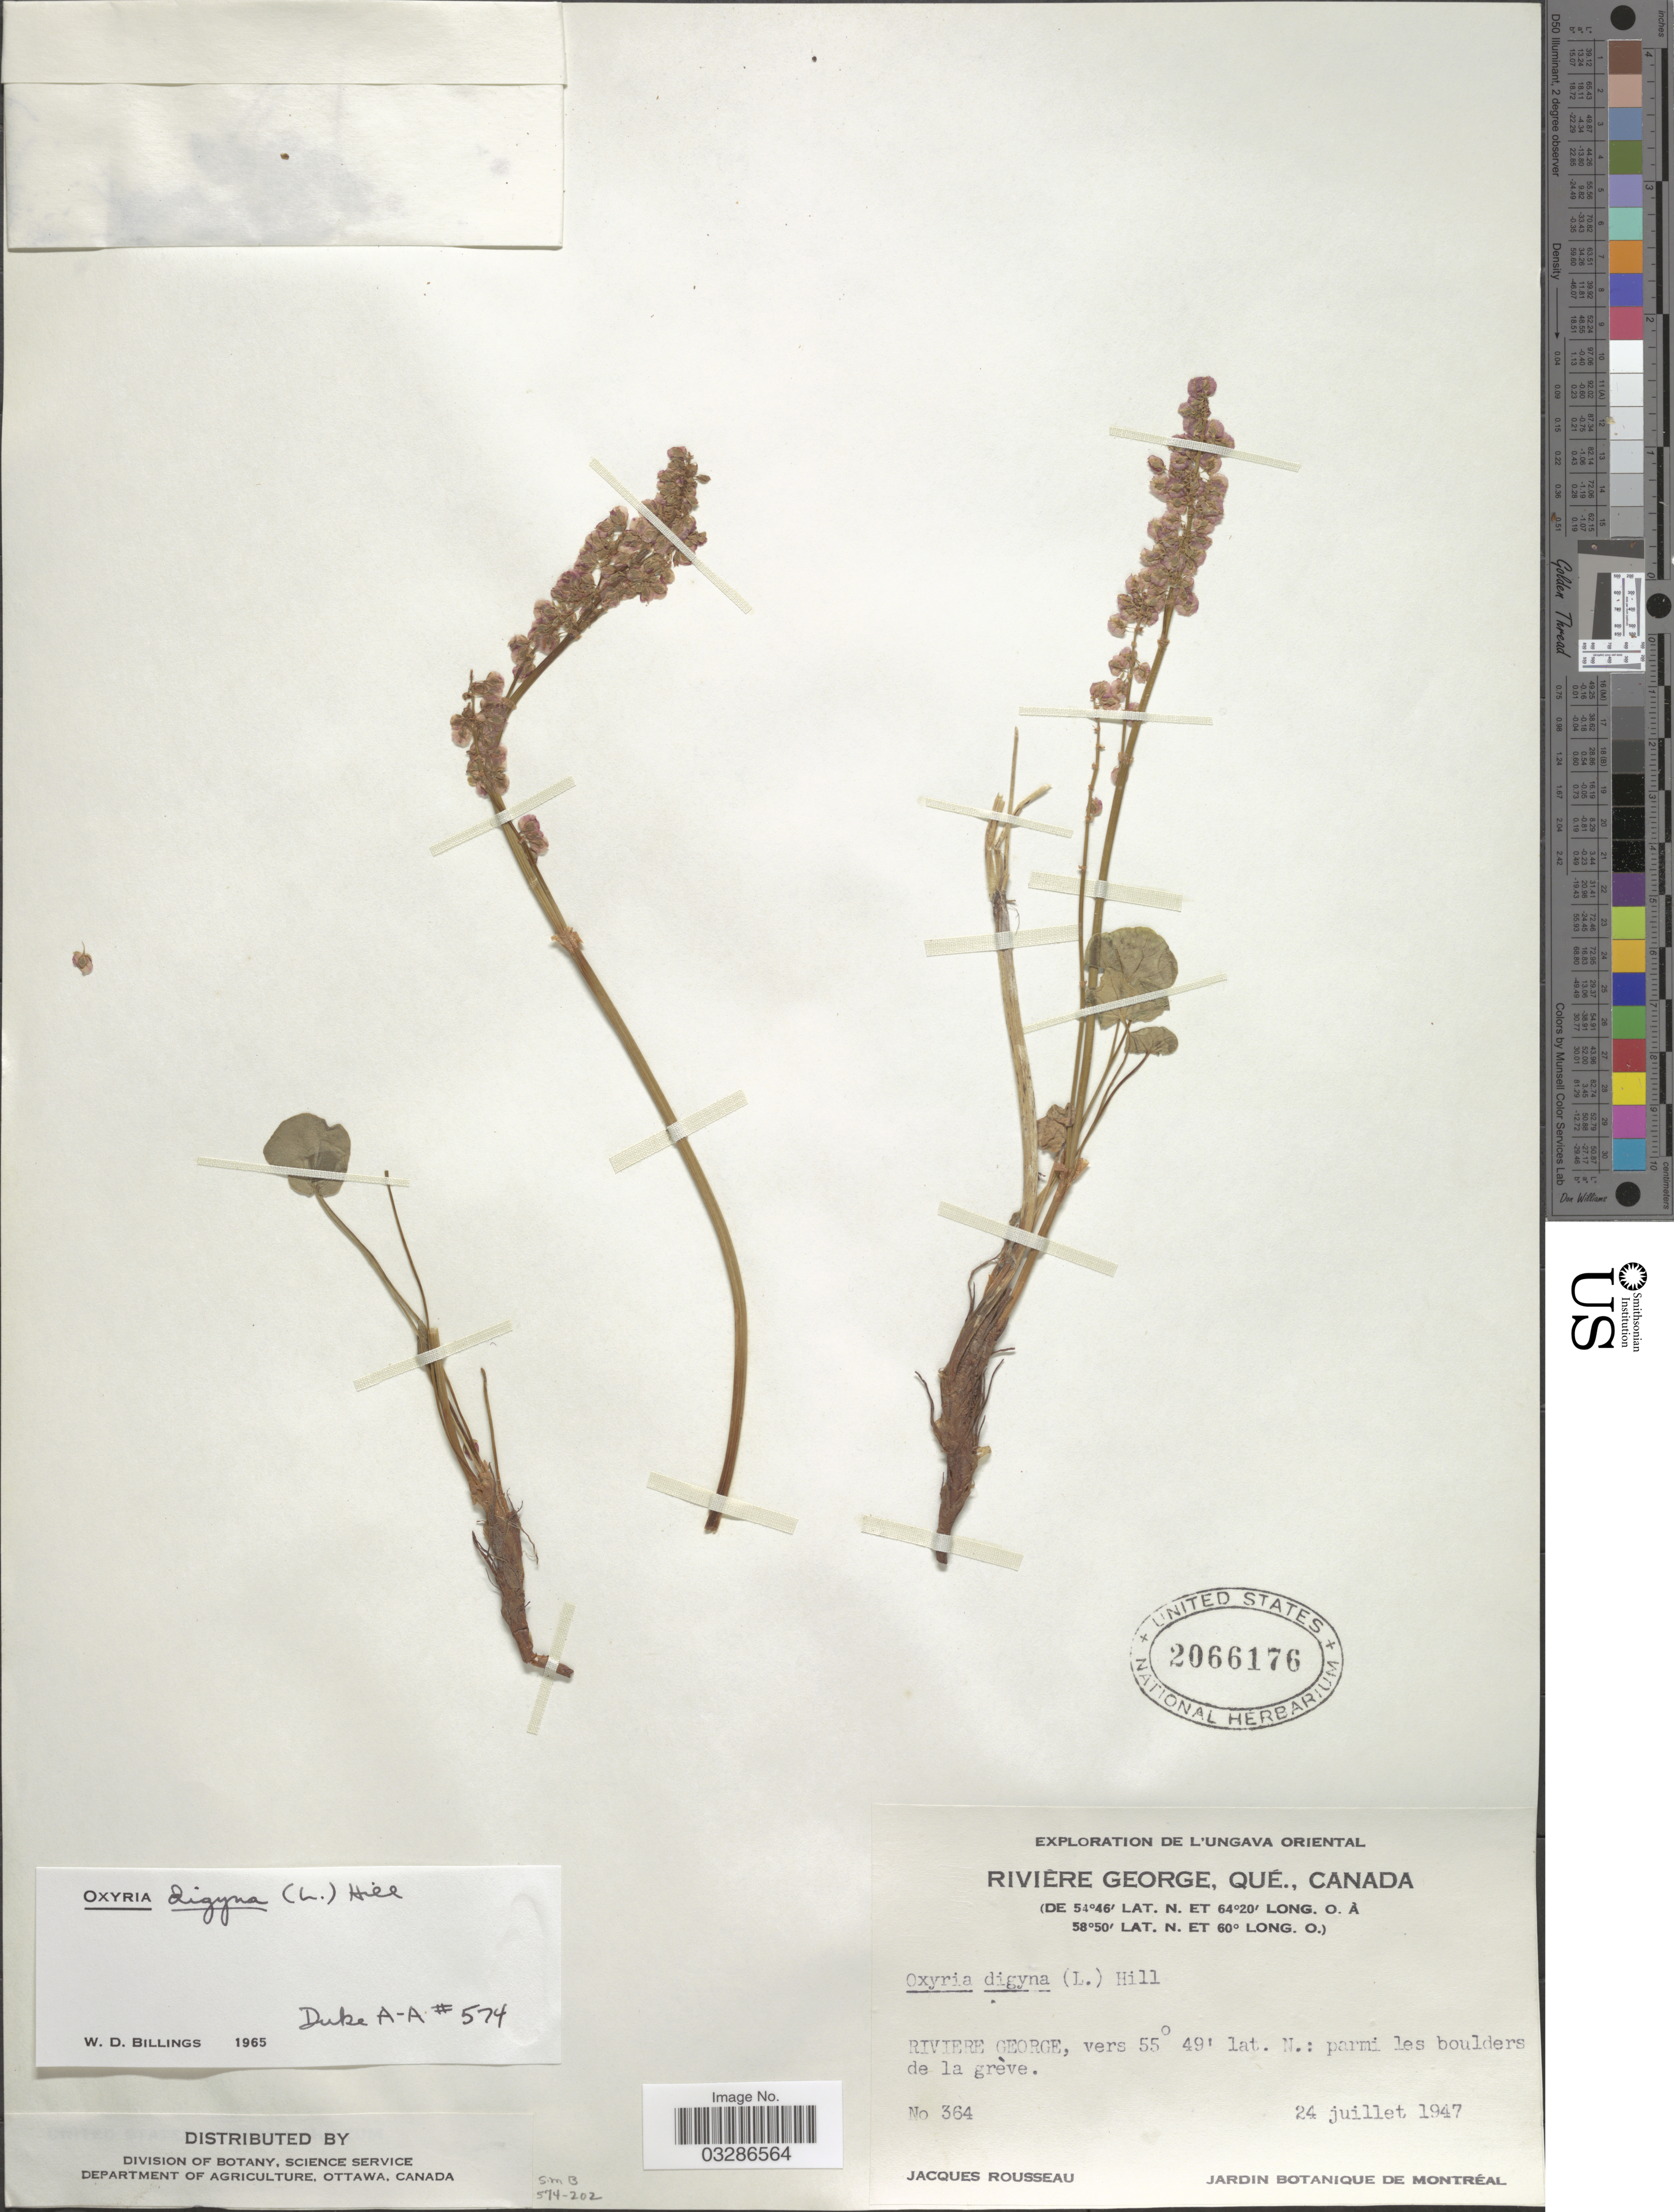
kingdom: Plantae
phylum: Tracheophyta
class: Magnoliopsida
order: Caryophyllales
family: Polygonaceae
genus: Oxyria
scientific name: Oxyria digyna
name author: (L.) Hill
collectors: J. Rousseau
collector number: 364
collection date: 1947-07-24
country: Canada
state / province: Quebec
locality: De l'Ungava Oriental, Rivière George.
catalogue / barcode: US 2066176